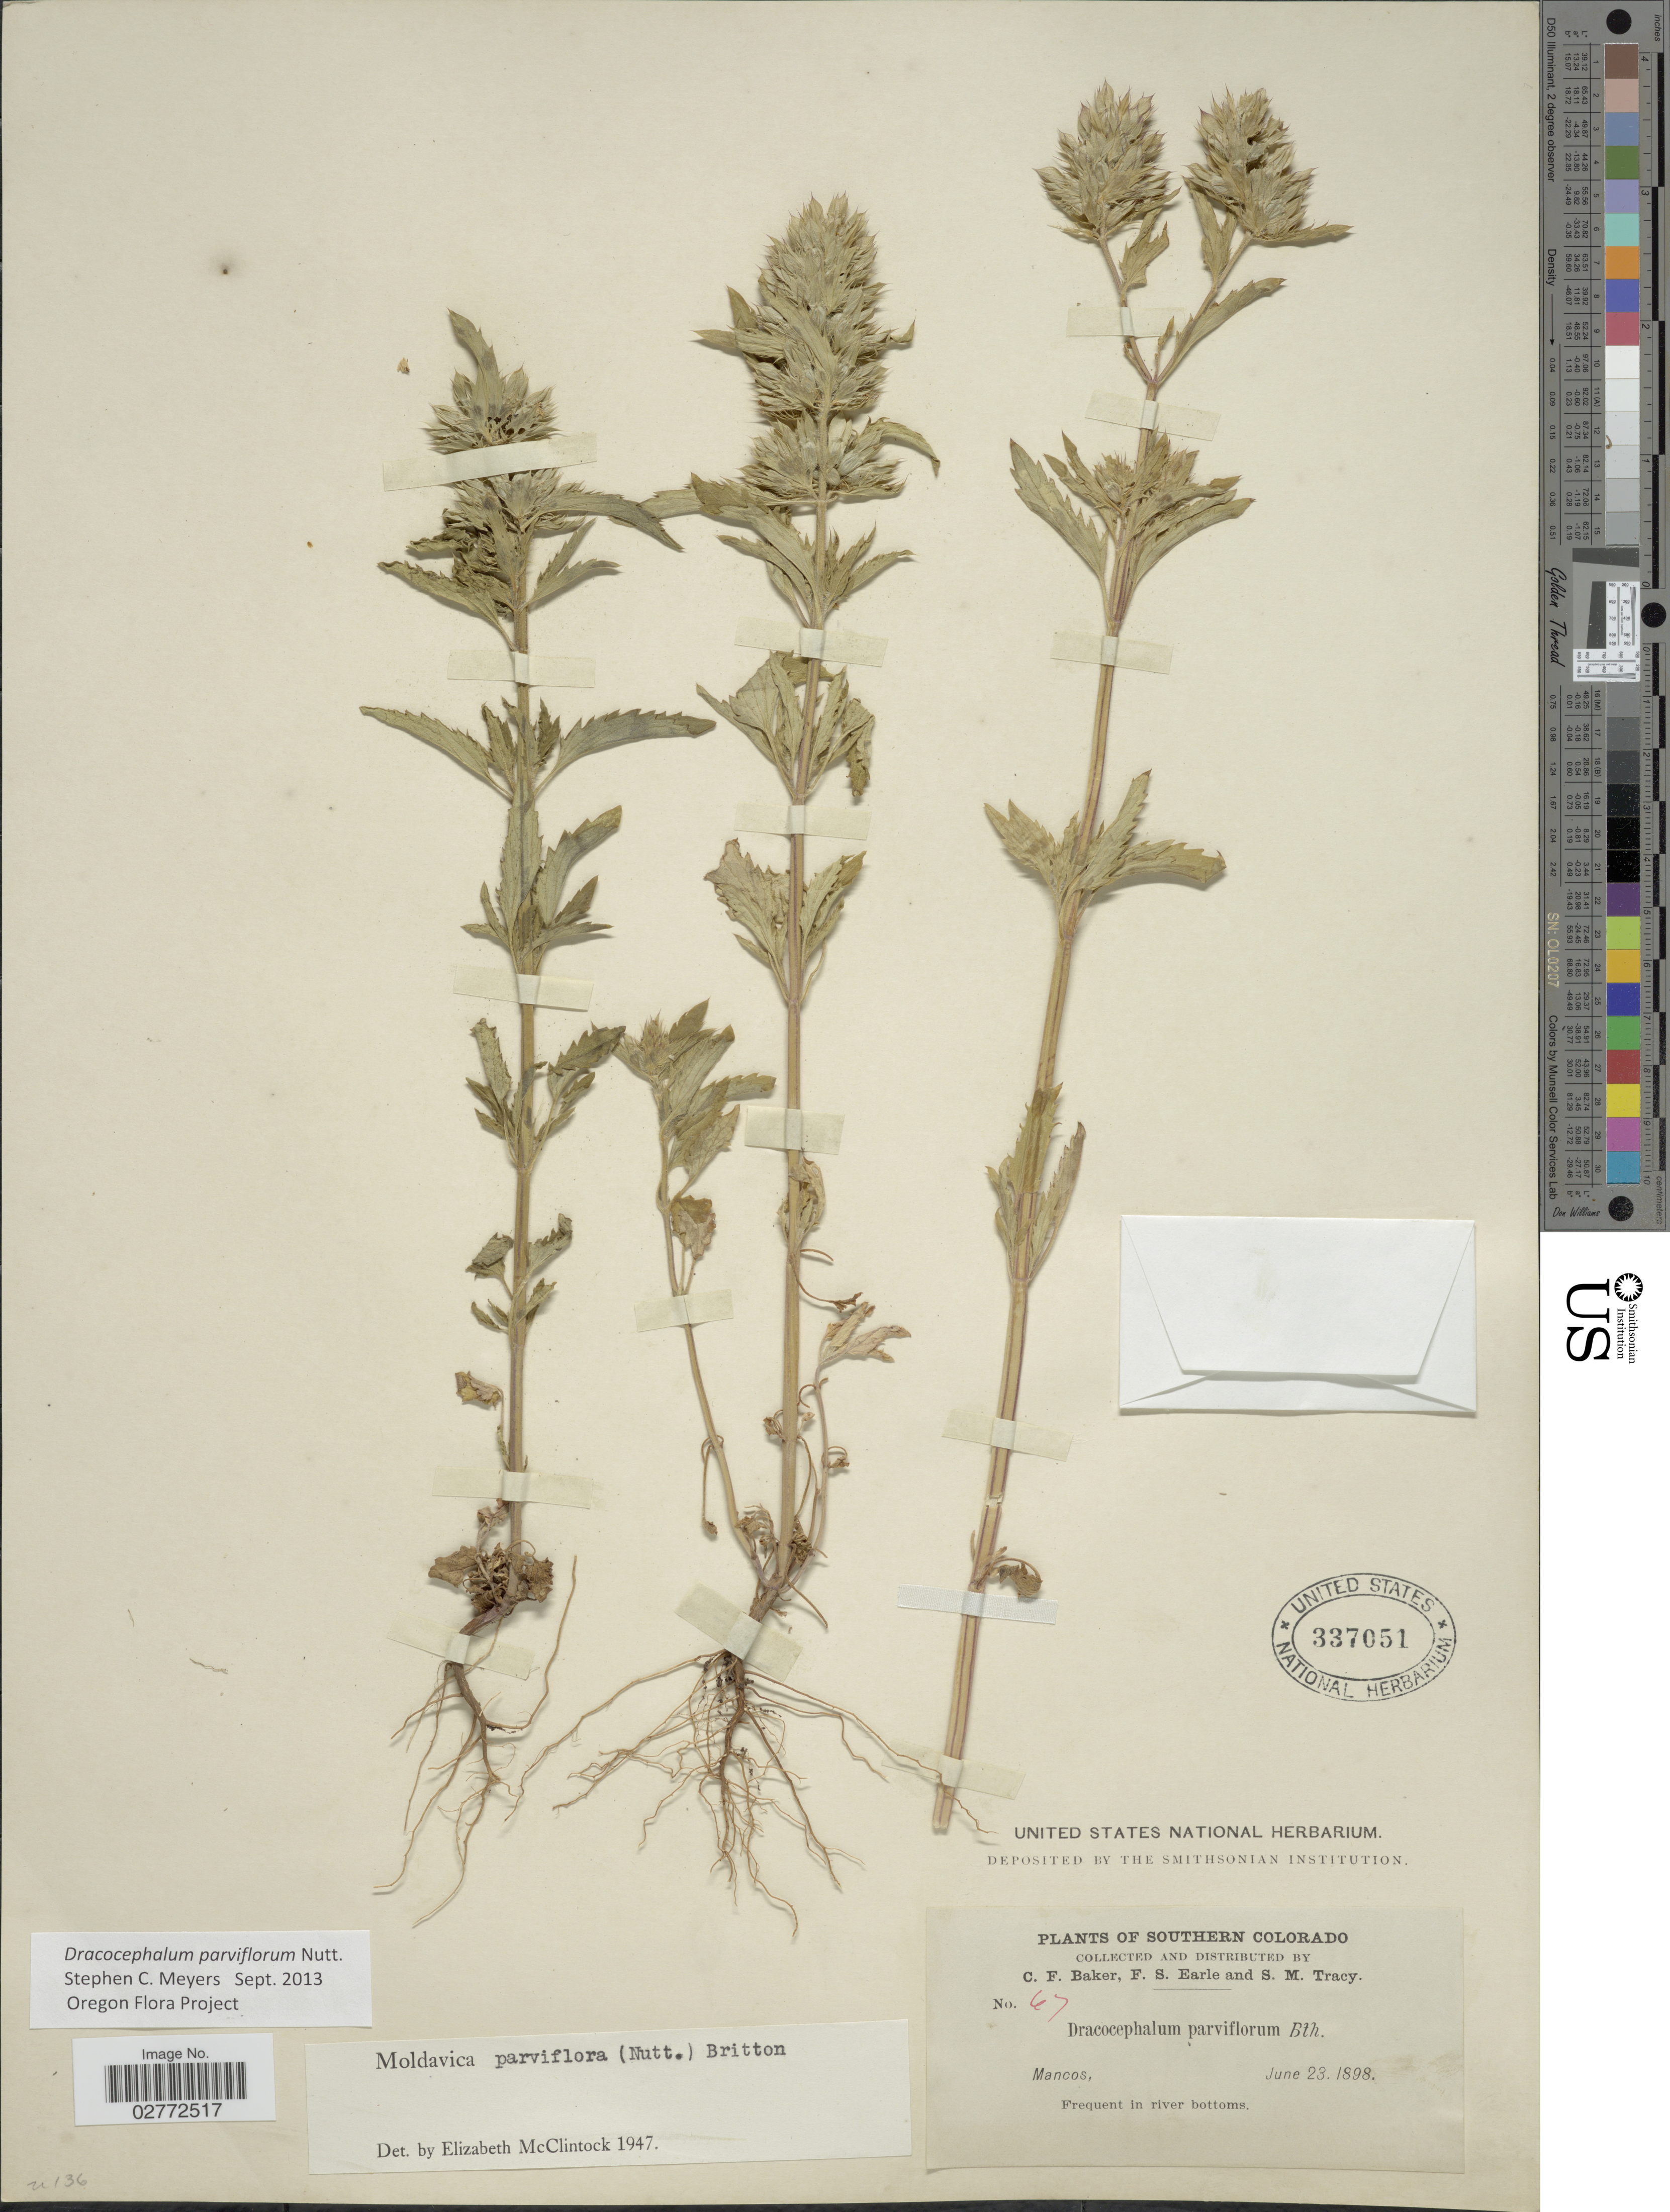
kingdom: Plantae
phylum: Tracheophyta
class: Magnoliopsida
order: Lamiales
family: Lamiaceae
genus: Dracocephalum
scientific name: Dracocephalum parviflorum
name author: Nutt.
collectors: C. F. Baker, F. S. Earle & S. M. Tracy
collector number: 67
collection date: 1898-06-23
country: United States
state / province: Colorado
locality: Southern Colorado. Mancos, Frequent in river bottoms.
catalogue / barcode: US 337051